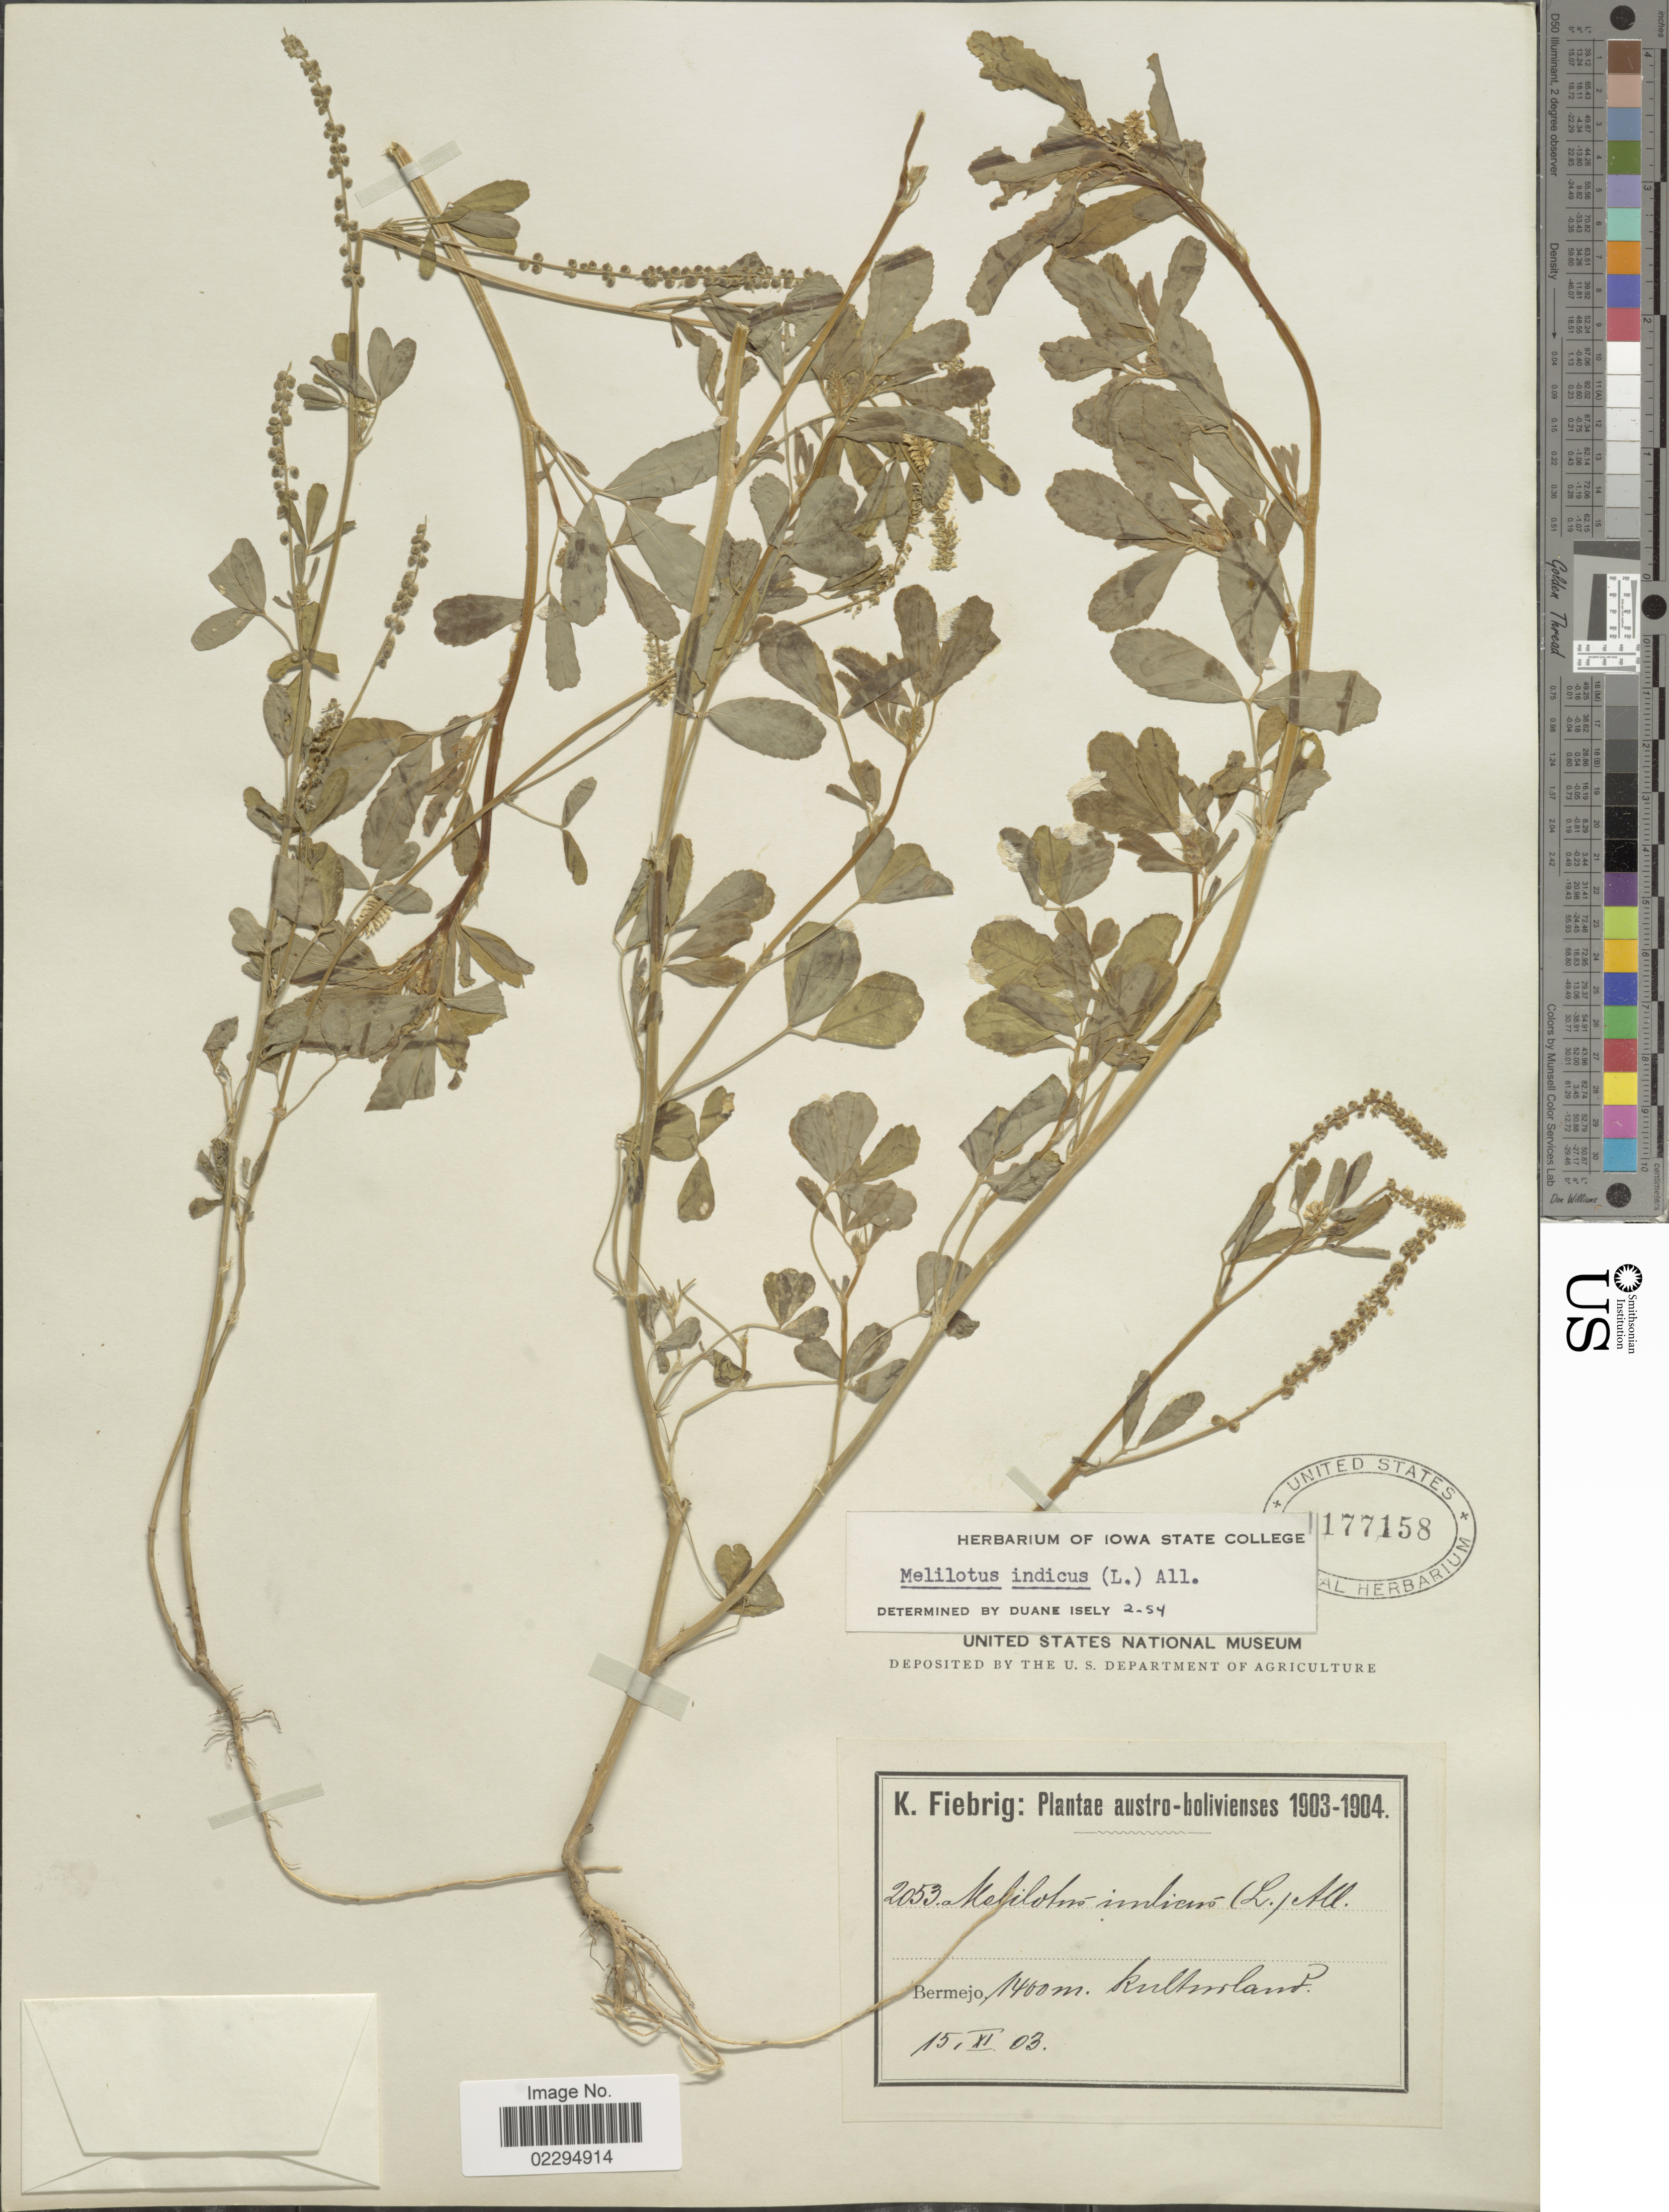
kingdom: Plantae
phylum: Tracheophyta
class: Magnoliopsida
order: Fabales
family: Fabaceae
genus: Melilotus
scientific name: Melilotus indicus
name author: (L.) All.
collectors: K. Fiebrig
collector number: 2053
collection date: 1903-11-15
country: Bolivia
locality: Austro-bolivienses, Bermejo, Kulturland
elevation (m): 1400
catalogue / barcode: US 177158